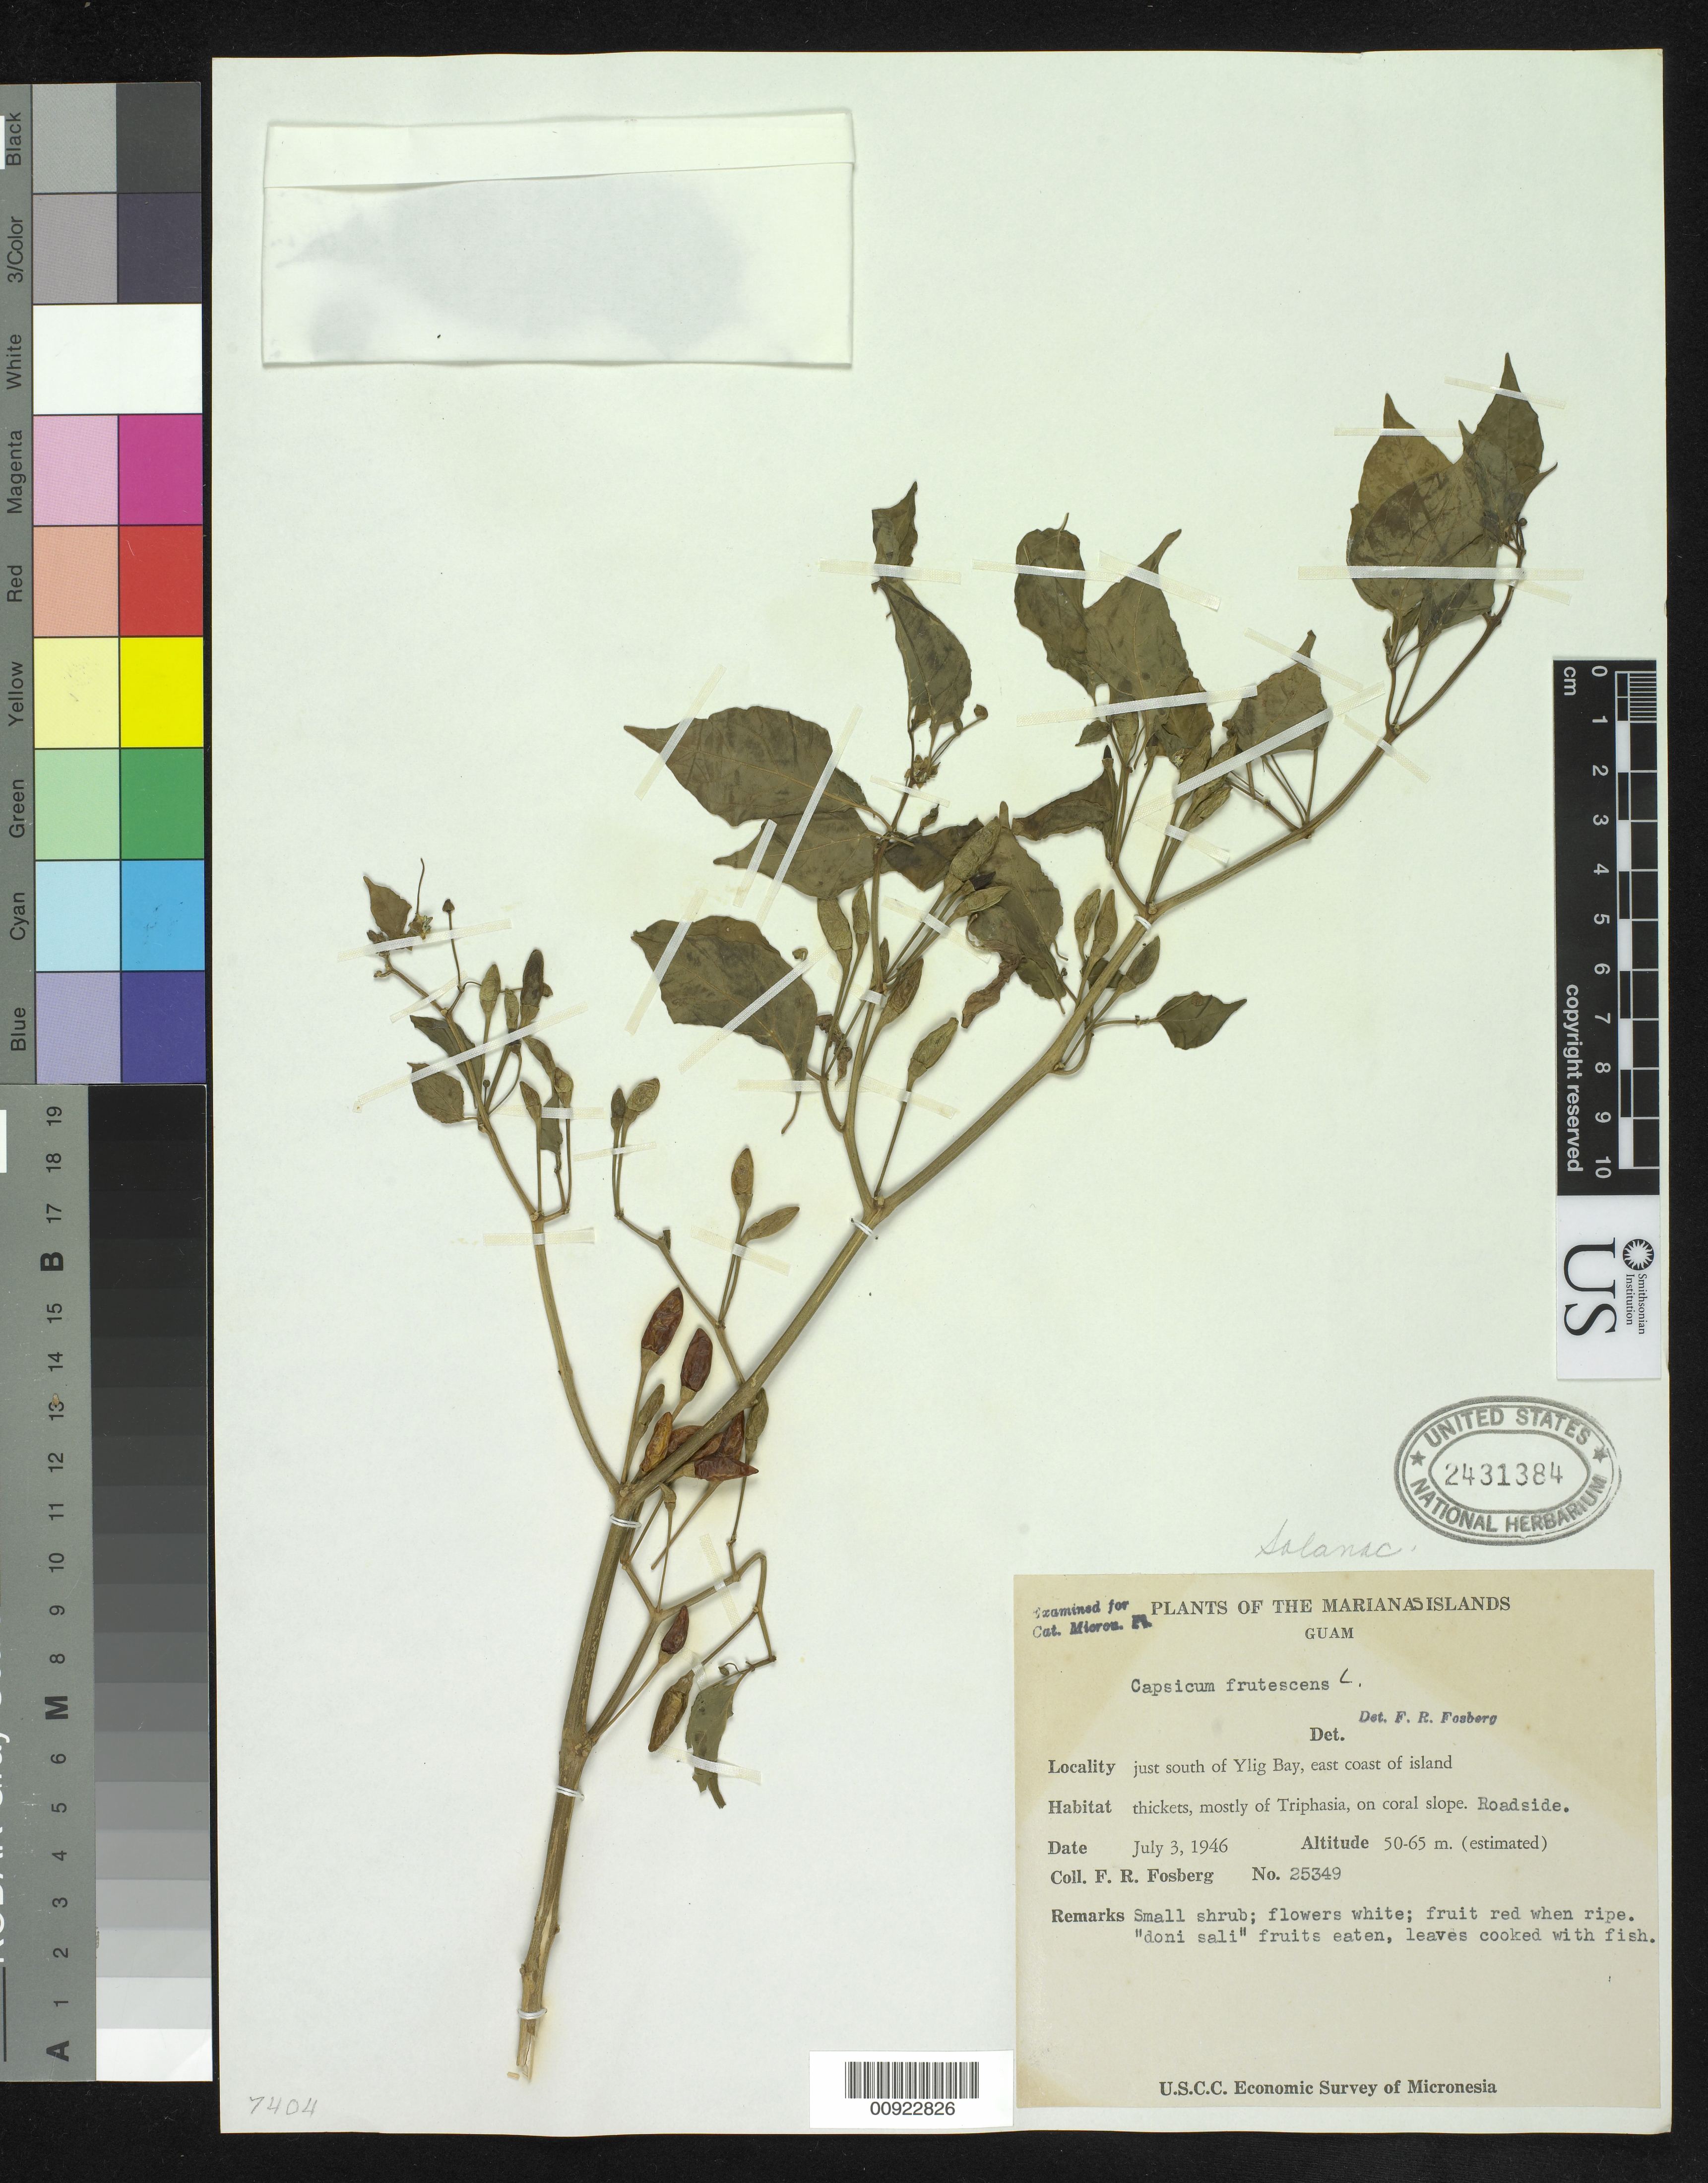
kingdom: Plantae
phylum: Tracheophyta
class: Magnoliopsida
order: Solanales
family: Solanaceae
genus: Capsicum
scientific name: Capsicum frutescens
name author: L.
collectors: F. R. Fosberg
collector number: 25349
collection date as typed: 03 Jul 1946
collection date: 1946-07-03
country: Guam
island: Guam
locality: south of Ylig Bay, east coast of island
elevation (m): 50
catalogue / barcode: US 2431384